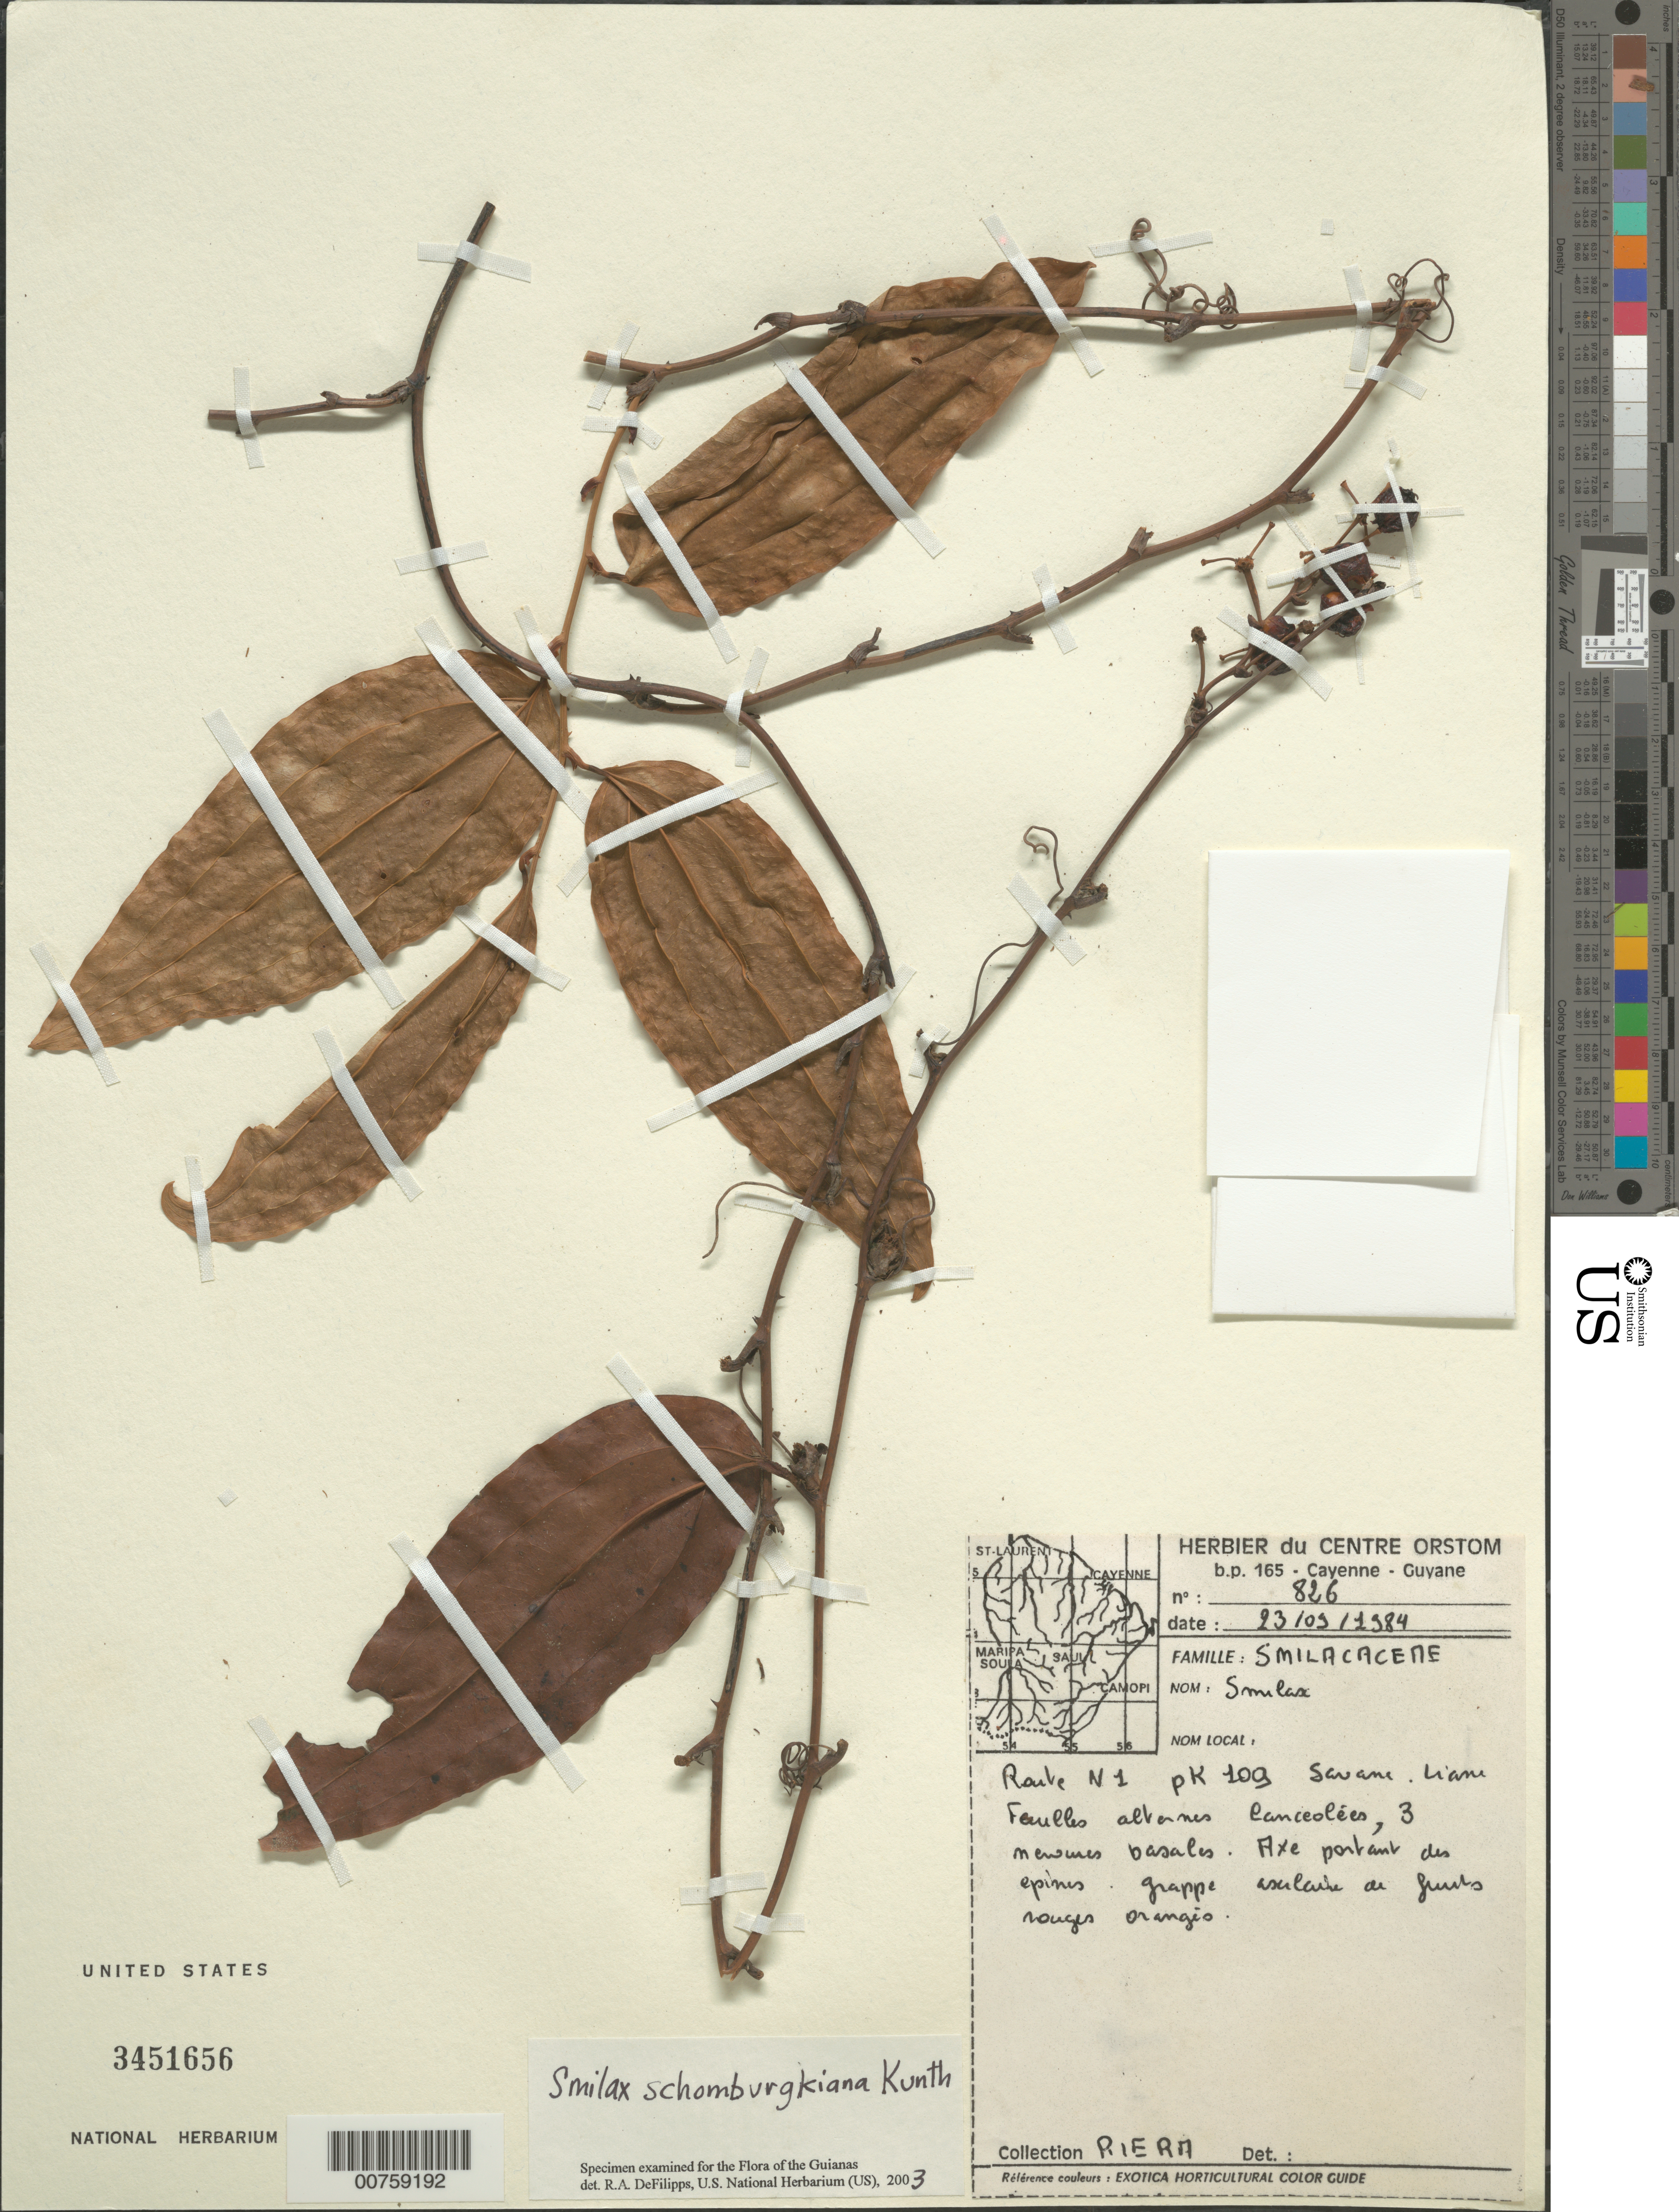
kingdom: Plantae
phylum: Tracheophyta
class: Liliopsida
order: Liliales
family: Smilacaceae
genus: Smilax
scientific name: Smilax schomburgkiana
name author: Kunth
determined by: DeFilipps, R. A.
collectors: B. Riéra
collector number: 826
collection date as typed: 23-Sep-84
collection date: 1984-09-23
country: French Guiana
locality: Route N1, PK 109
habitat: Savanna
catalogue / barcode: US 3451656